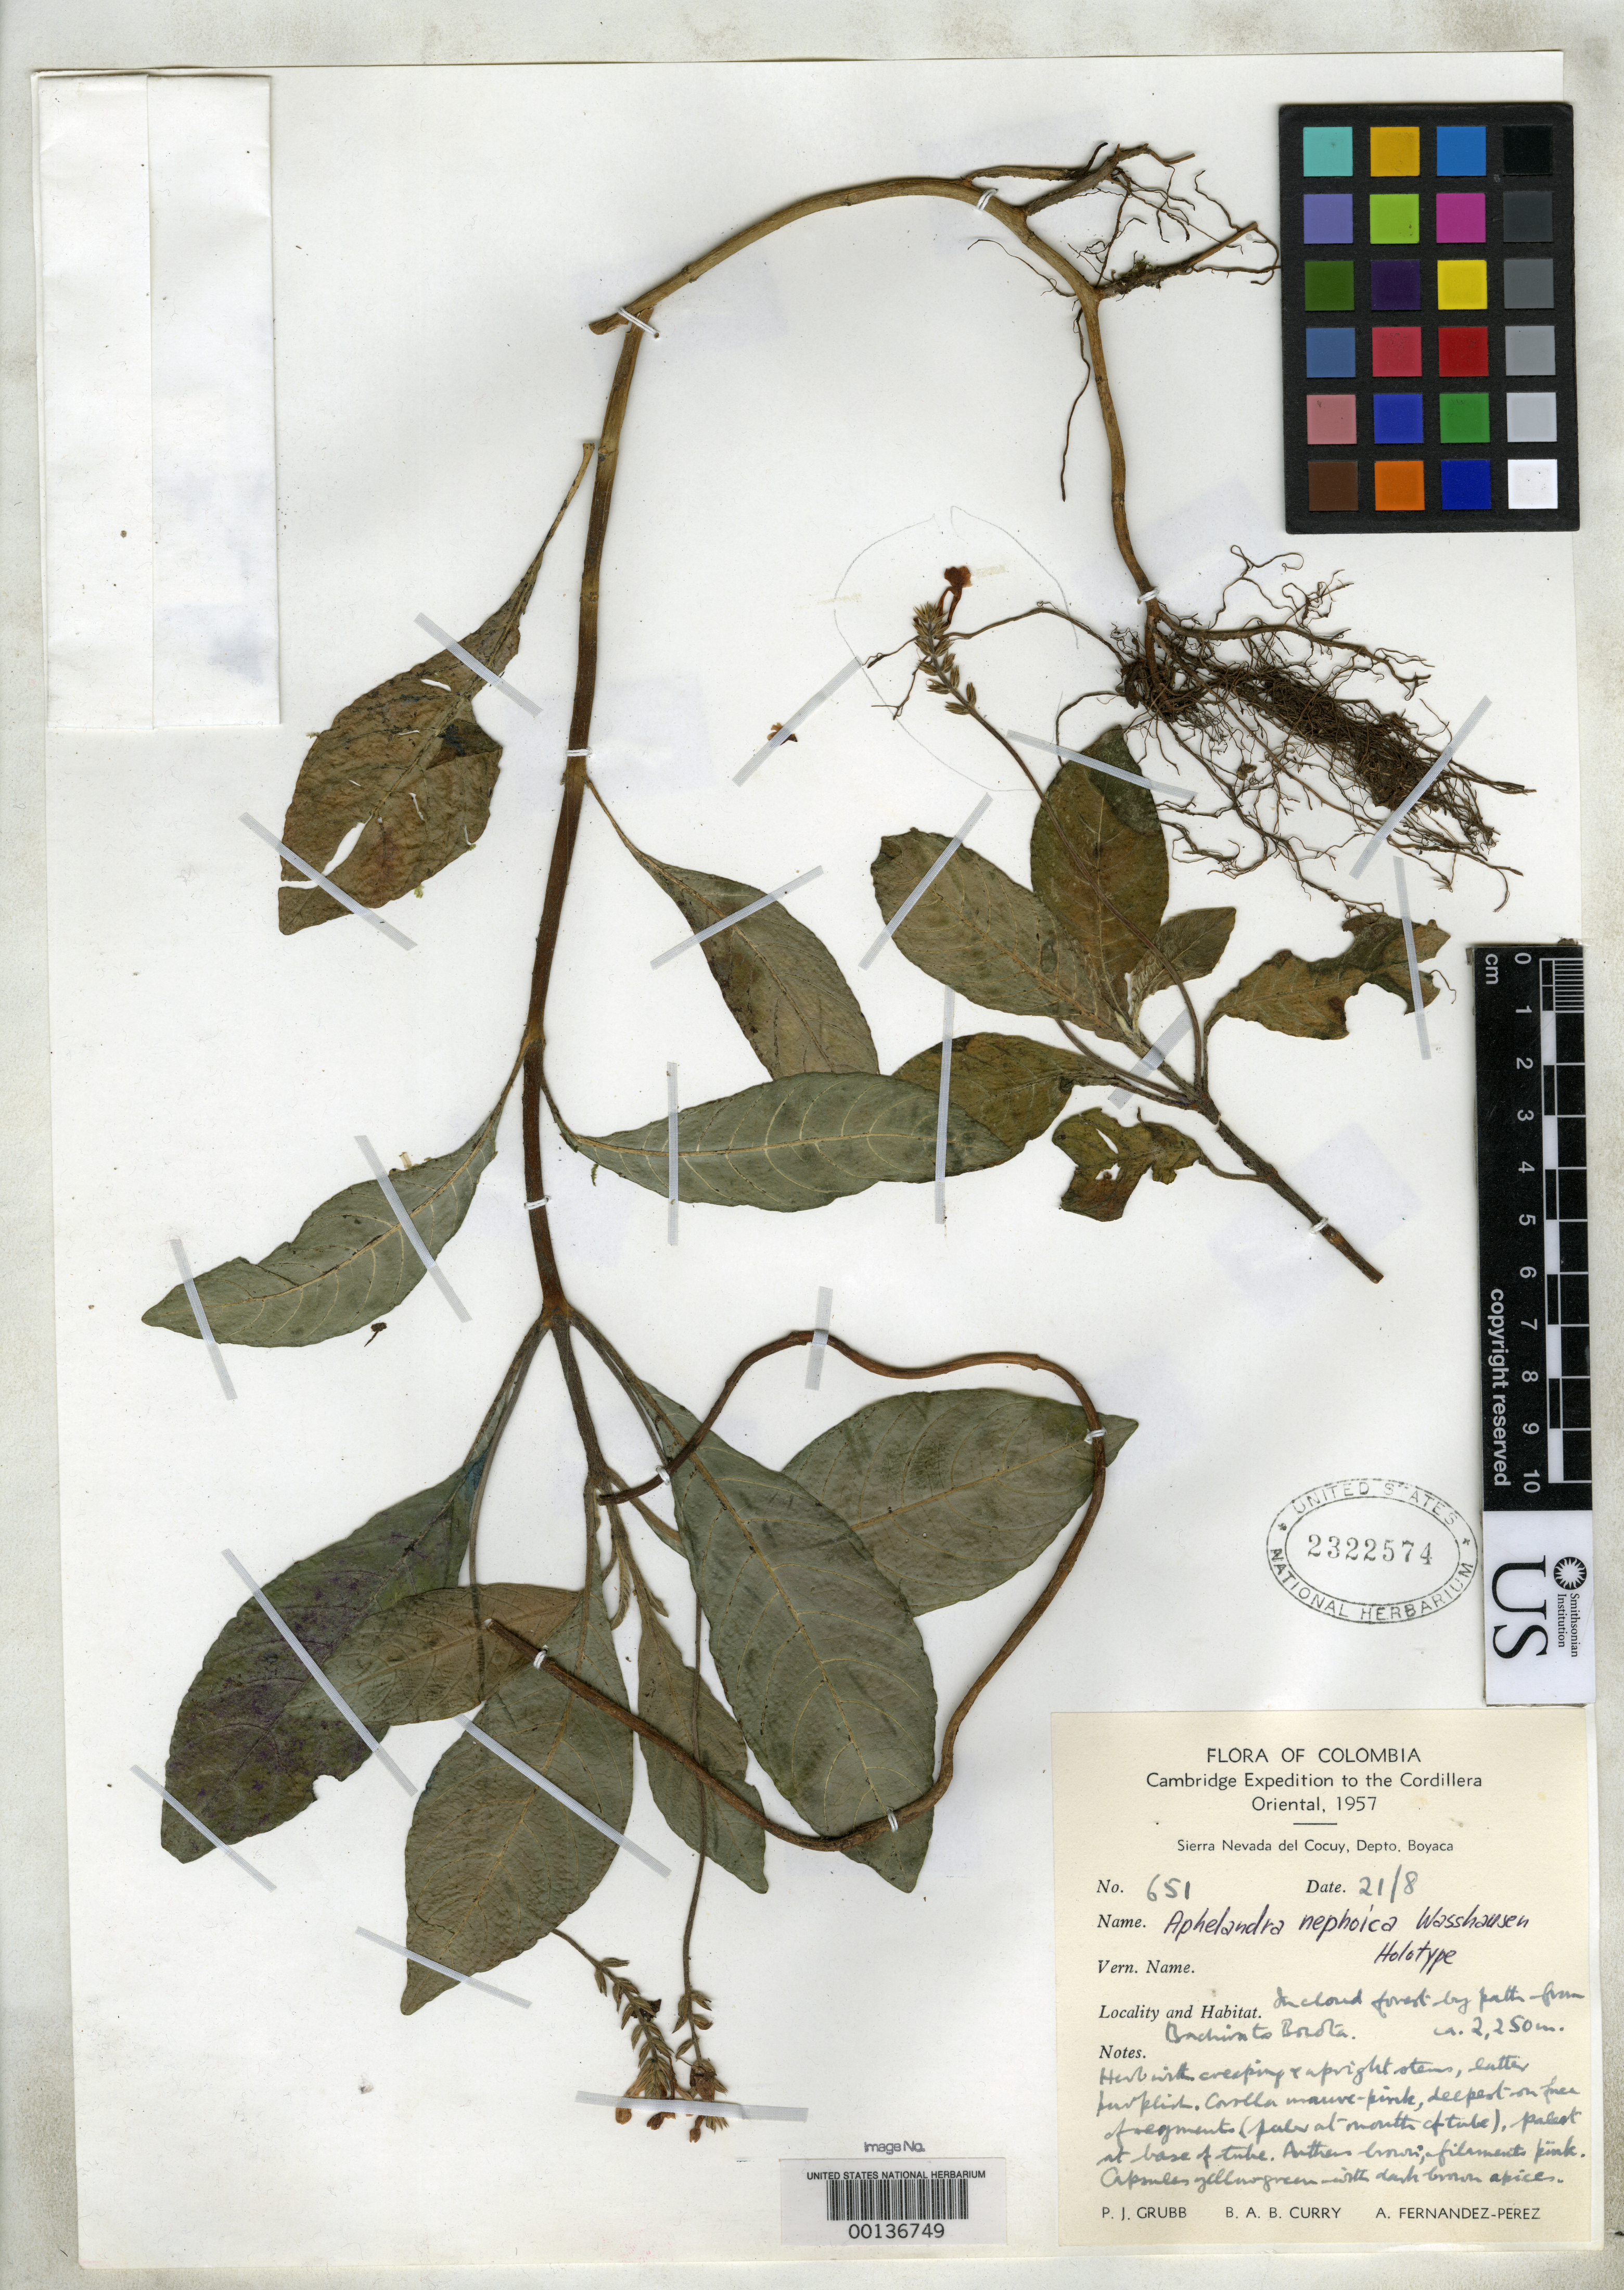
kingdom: Plantae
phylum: Tracheophyta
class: Magnoliopsida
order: Lamiales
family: Acanthaceae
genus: Aphelandra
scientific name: Aphelandra nephoica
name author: Wassh.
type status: Holotype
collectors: P. J. Grubb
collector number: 651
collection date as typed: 21 Aug 1957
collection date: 1957-08-21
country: Colombia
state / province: Boyacá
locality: Sierra Nevada del Cocuy.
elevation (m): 2250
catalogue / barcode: US 2322574